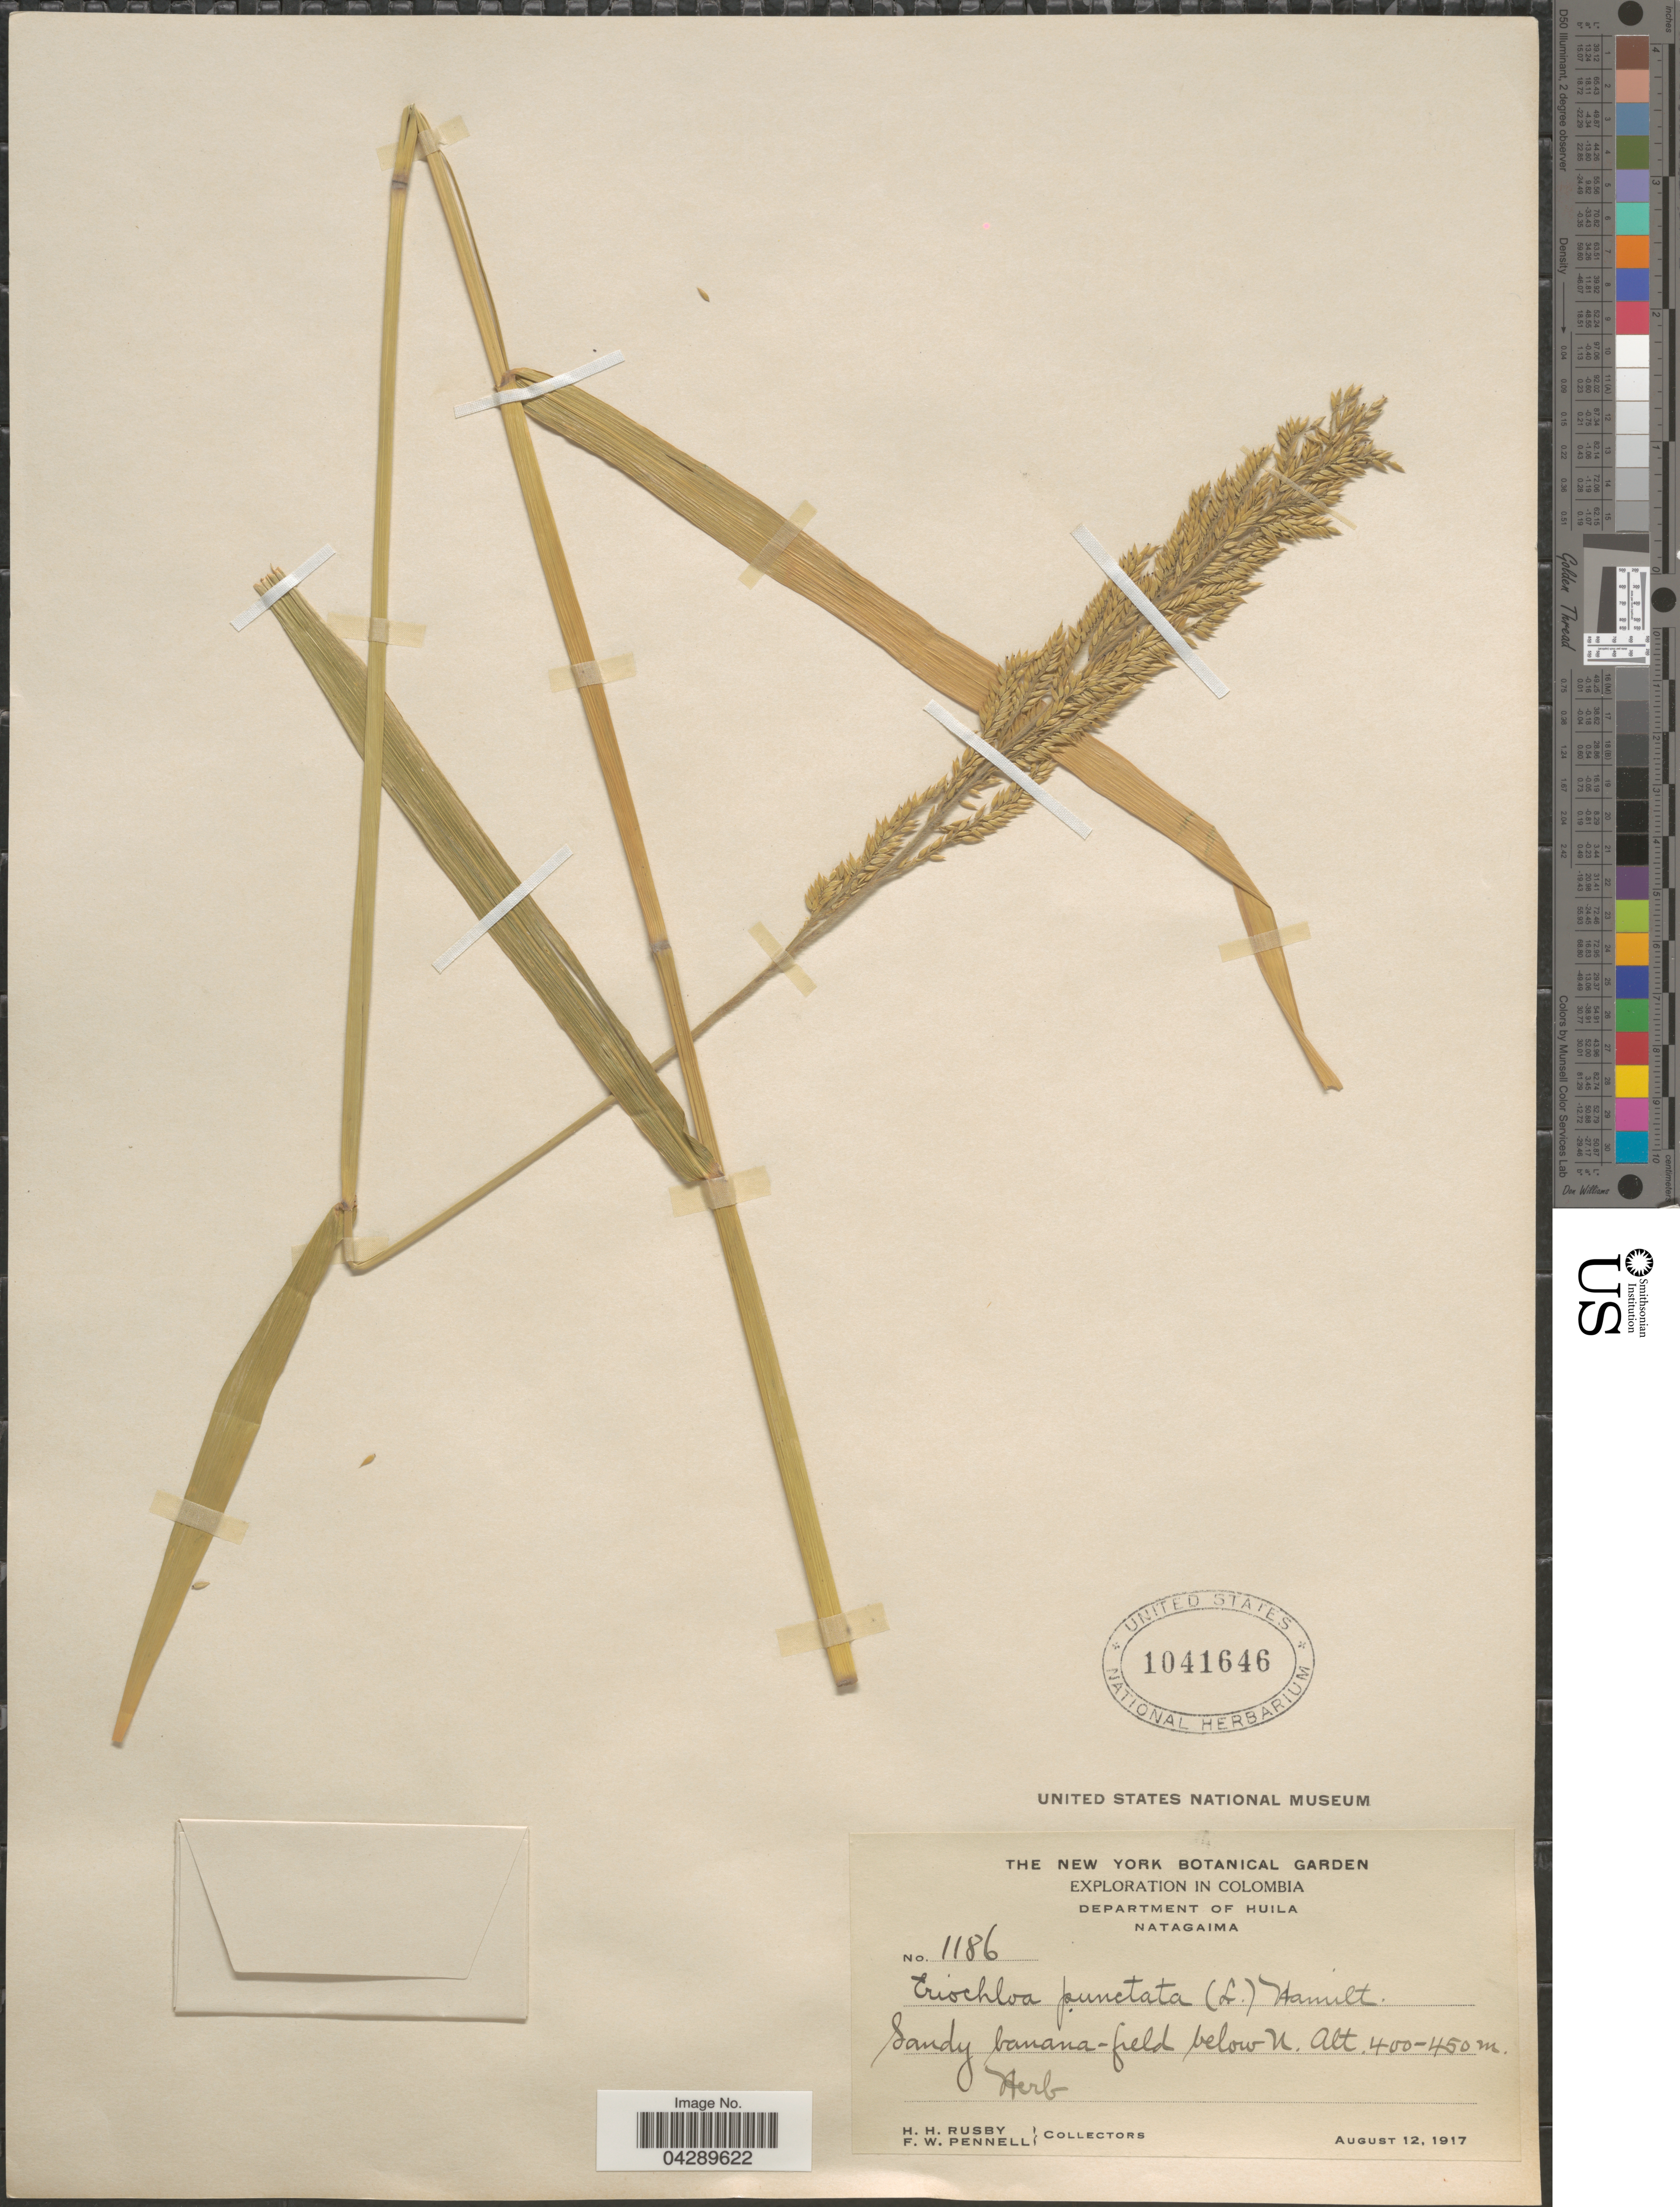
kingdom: Plantae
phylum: Tracheophyta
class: Liliopsida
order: Poales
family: Poaceae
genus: Eriochloa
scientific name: Eriochloa punctata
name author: (L.) Desv. ex Ham.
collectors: H. H. Rusby & F. W. Pennell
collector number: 1186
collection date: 1917-08-12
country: Colombia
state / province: Huila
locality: Exploration in Colombia. Department of Huila. Natagaima. Sandy banana-field below N.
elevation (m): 400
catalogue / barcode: US 1041646